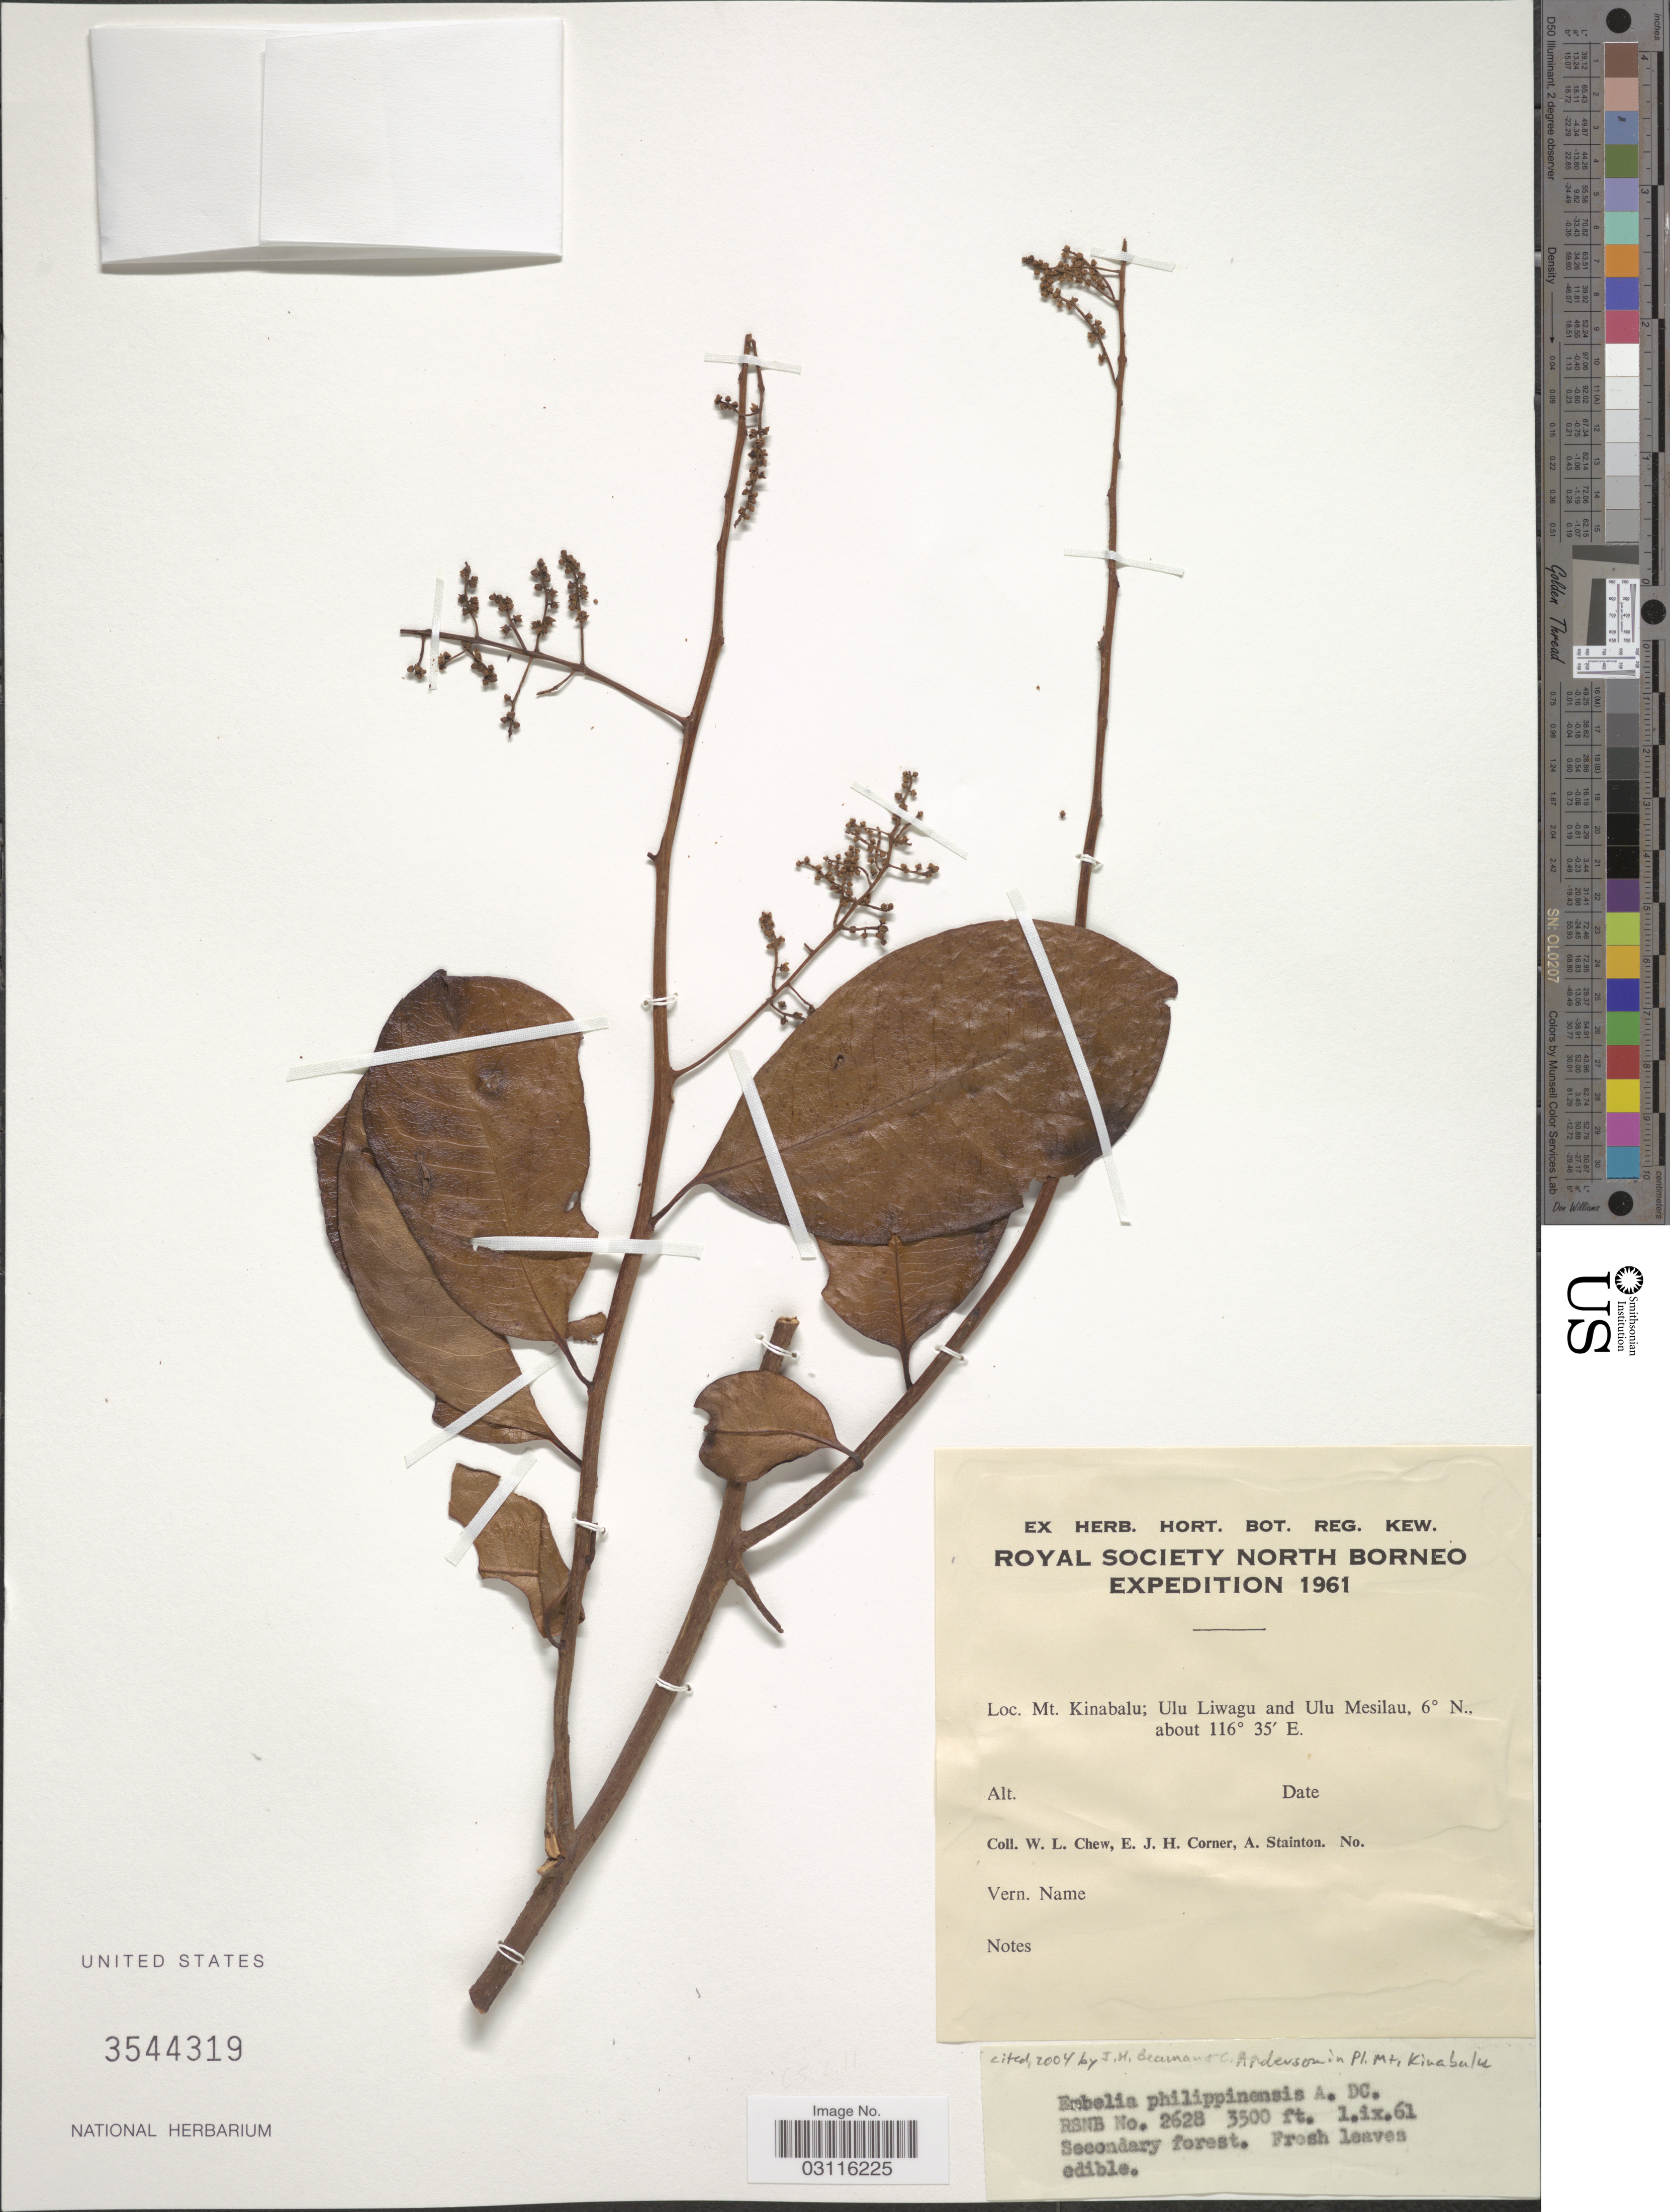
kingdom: Plantae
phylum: Tracheophyta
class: Magnoliopsida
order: Ericales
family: Primulaceae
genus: Embelia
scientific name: Embelia philippinensis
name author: A. DC.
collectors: W. Chew, E. Corner & A. Stainton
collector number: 2628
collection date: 1961-09-01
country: Malaysia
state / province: Sabah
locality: North Borneo. Mt. Kinabalu; Ulu Liwagu and Ulu Mesilau.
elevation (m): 1067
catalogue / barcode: US 3544319